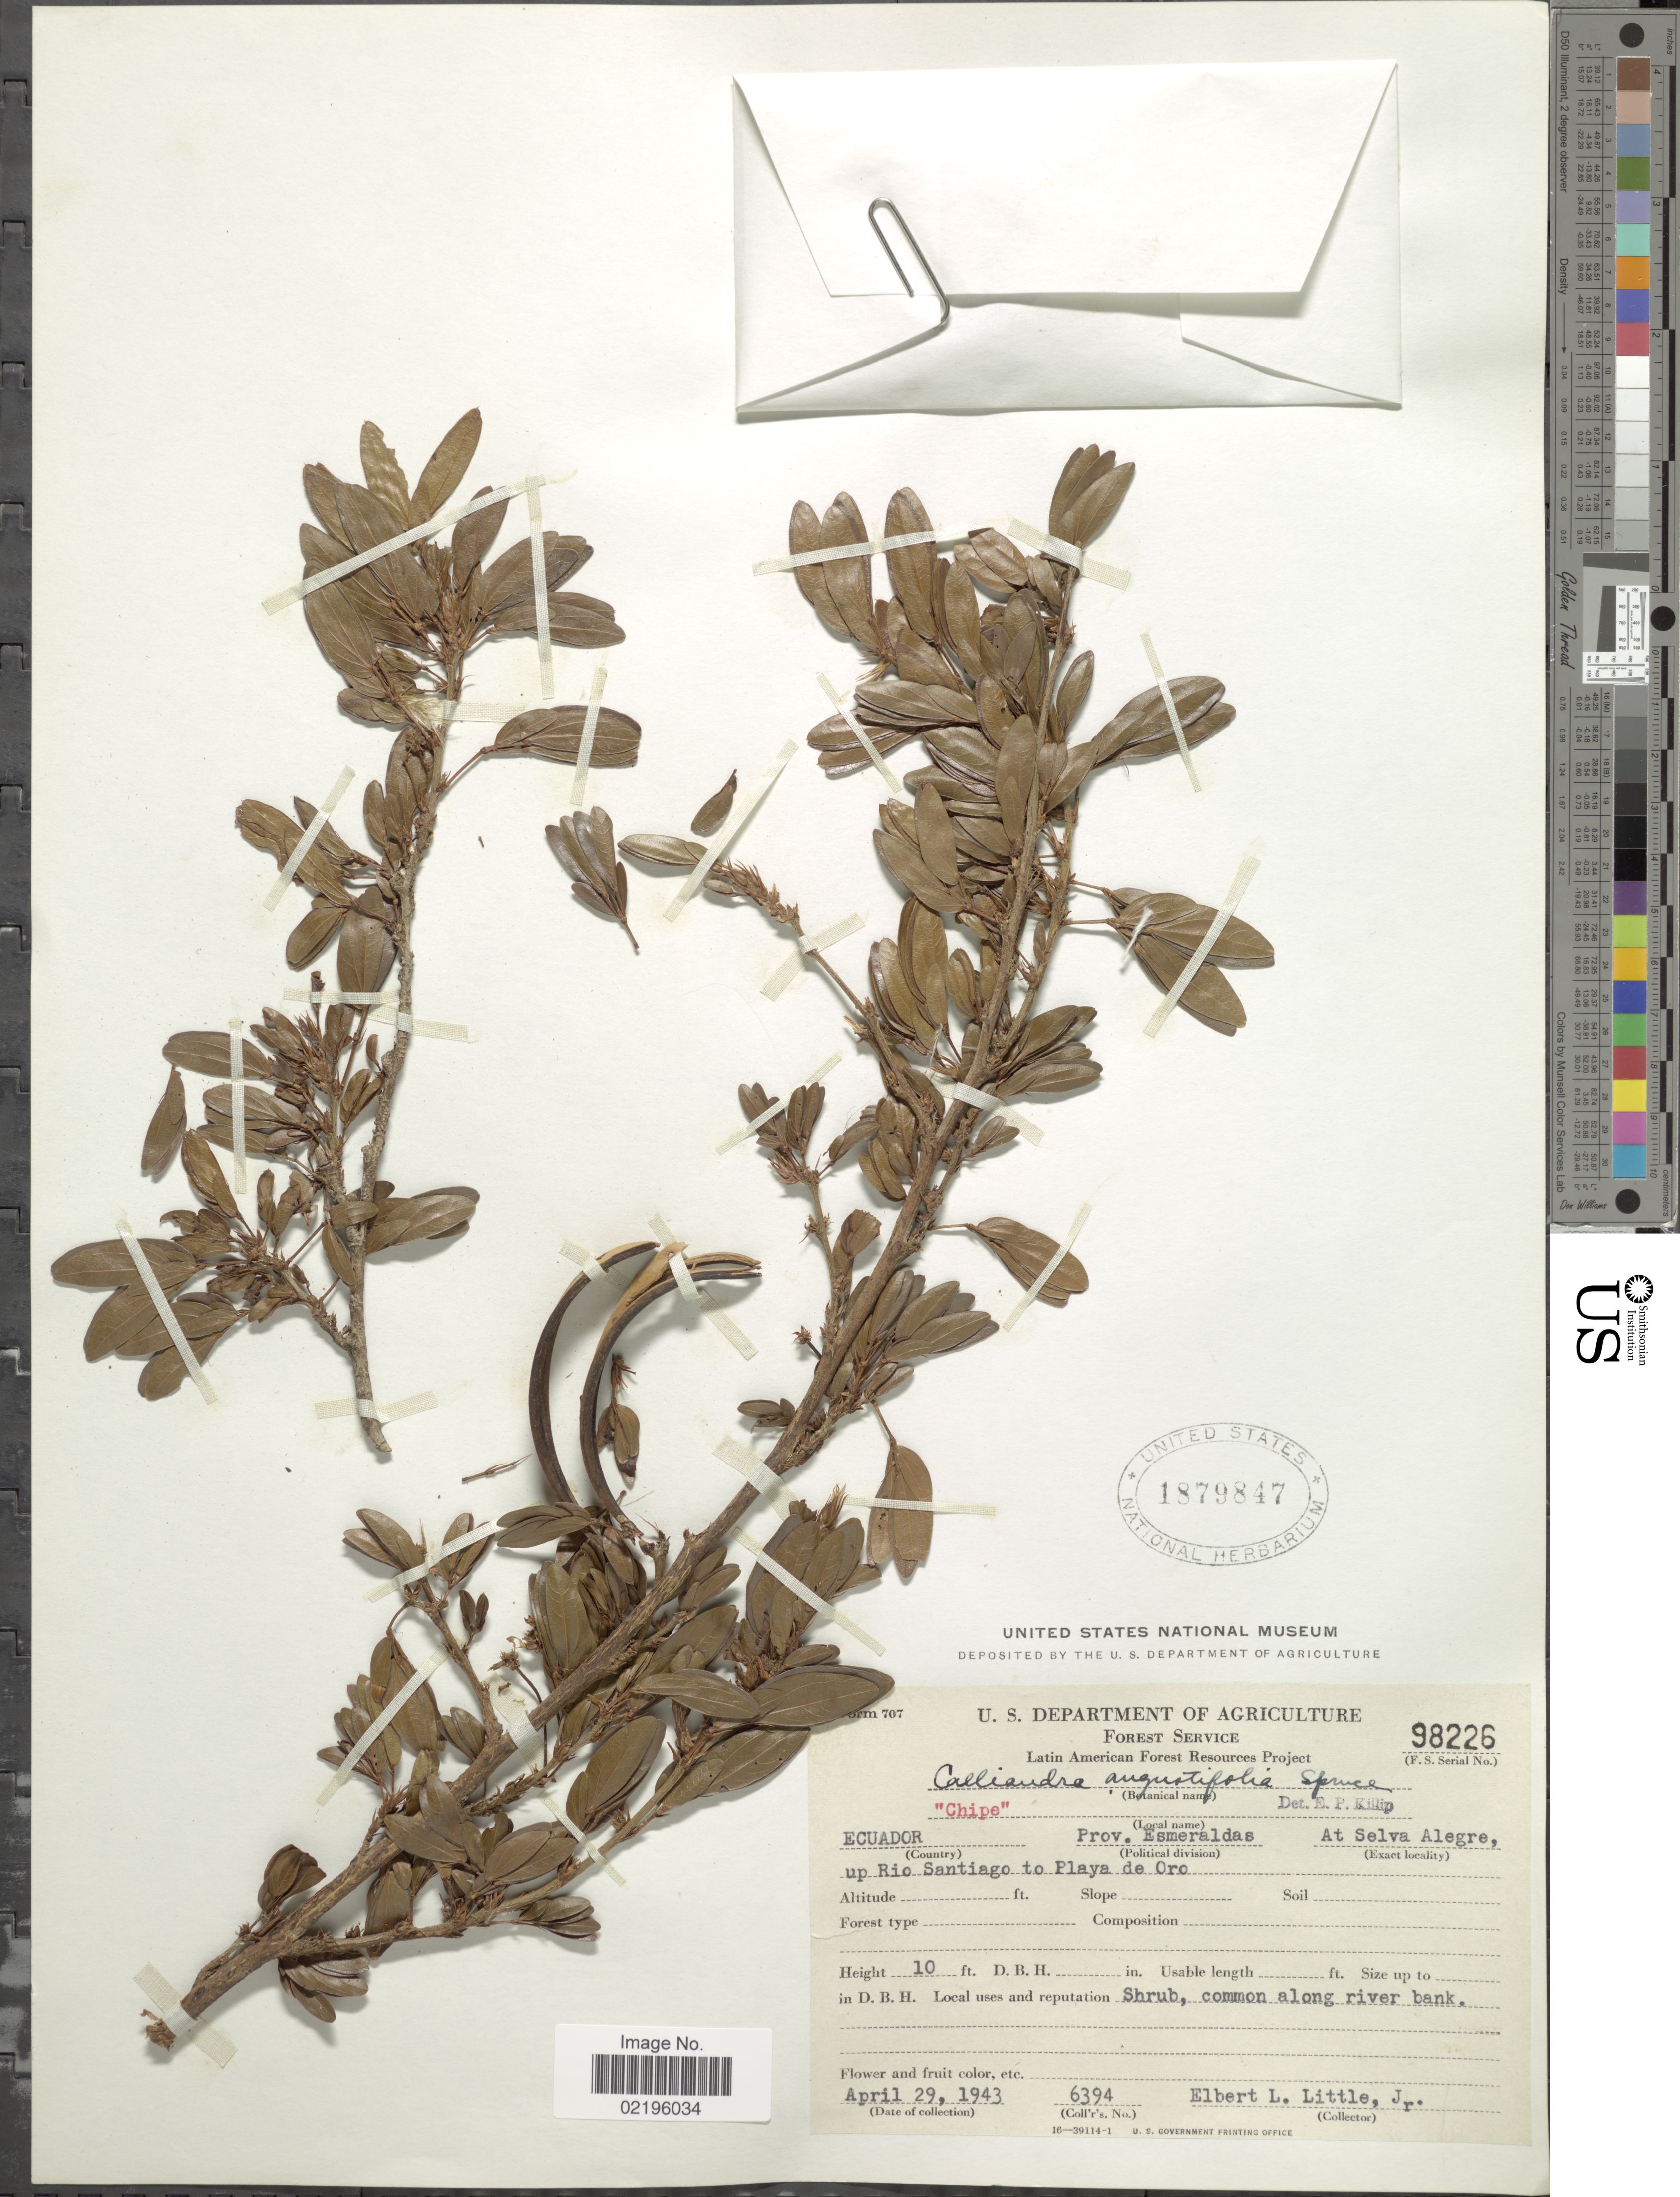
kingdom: Plantae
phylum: Tracheophyta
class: Magnoliopsida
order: Fabales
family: Fabaceae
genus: Calliandra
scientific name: Calliandra angustifolia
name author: Spruce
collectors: E. L. Little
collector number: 6394/98226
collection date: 1943-04-29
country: Ecuador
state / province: Esmeraldas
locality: Prov. Esmeralda. At Selva Alegre, up Rio Santiago to Playa de Oro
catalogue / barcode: US 1879847